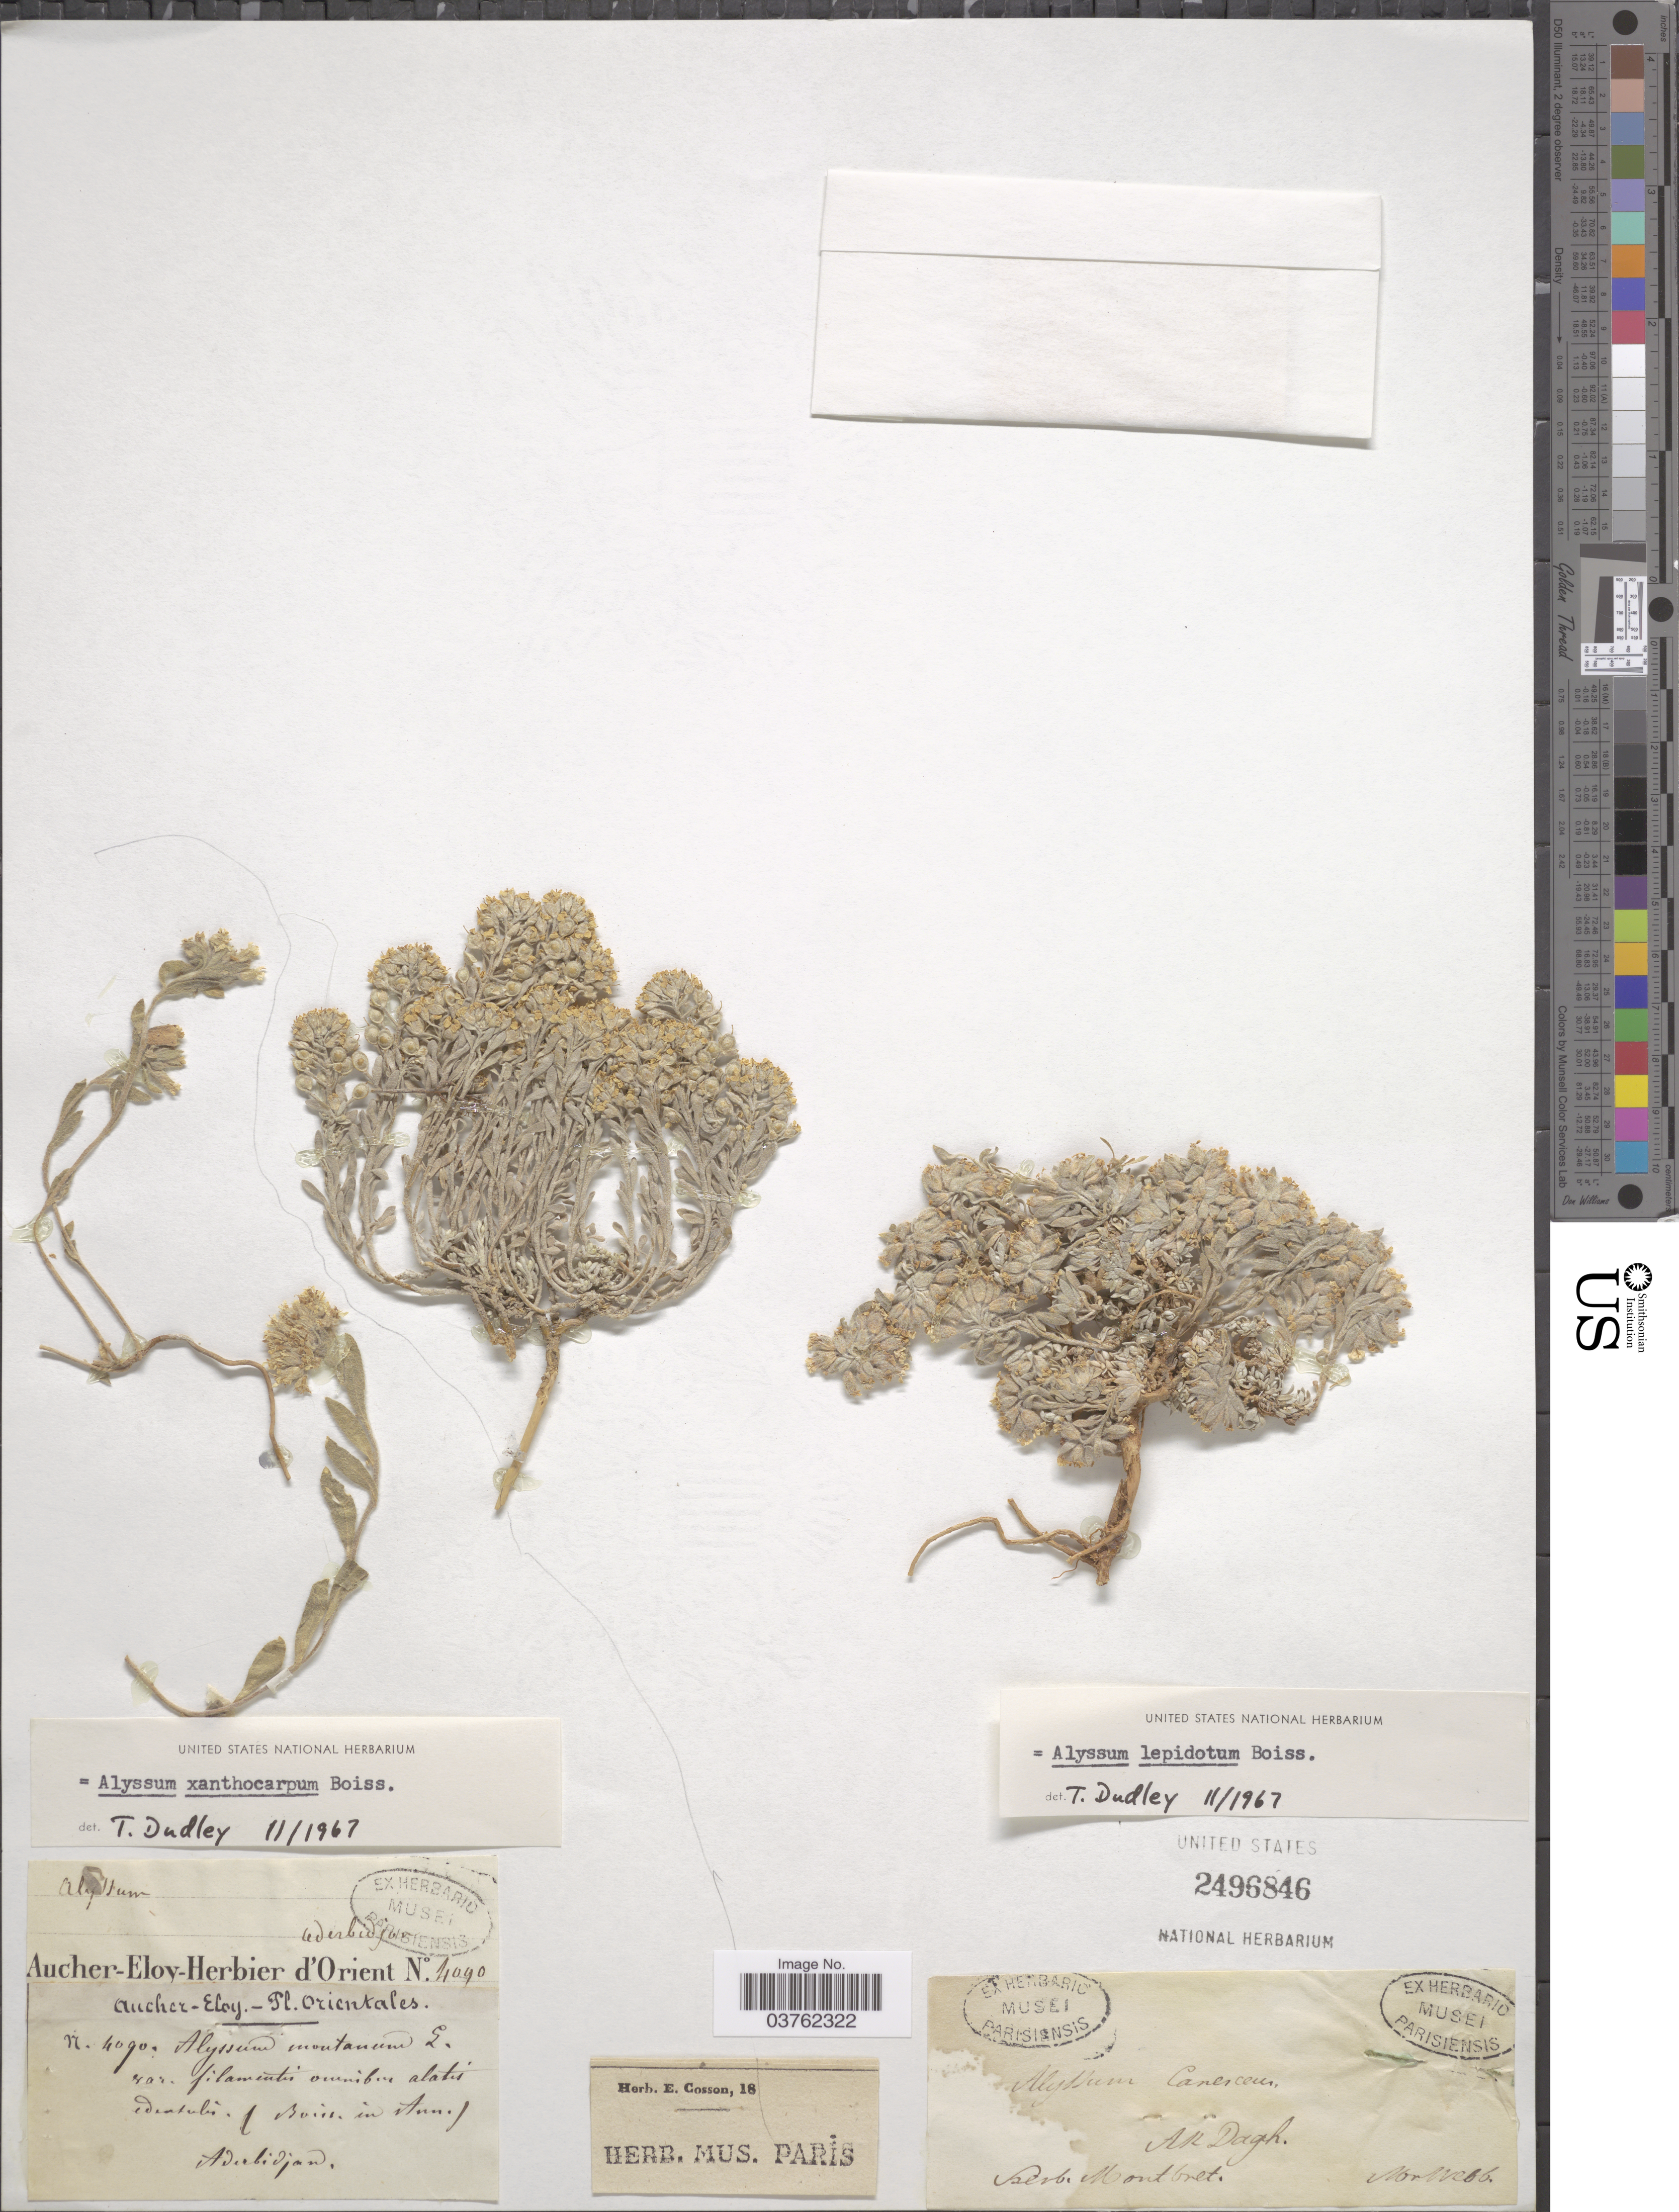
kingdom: Plantae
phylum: Tracheophyta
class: Magnoliopsida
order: Brassicales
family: Brassicaceae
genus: Alyssum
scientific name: Alyssum lepidotum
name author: Boiss.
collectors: Aucher-Eloy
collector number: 4090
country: Azerbaijan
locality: Orientales. Aderbidjan.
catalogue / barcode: US 2496846